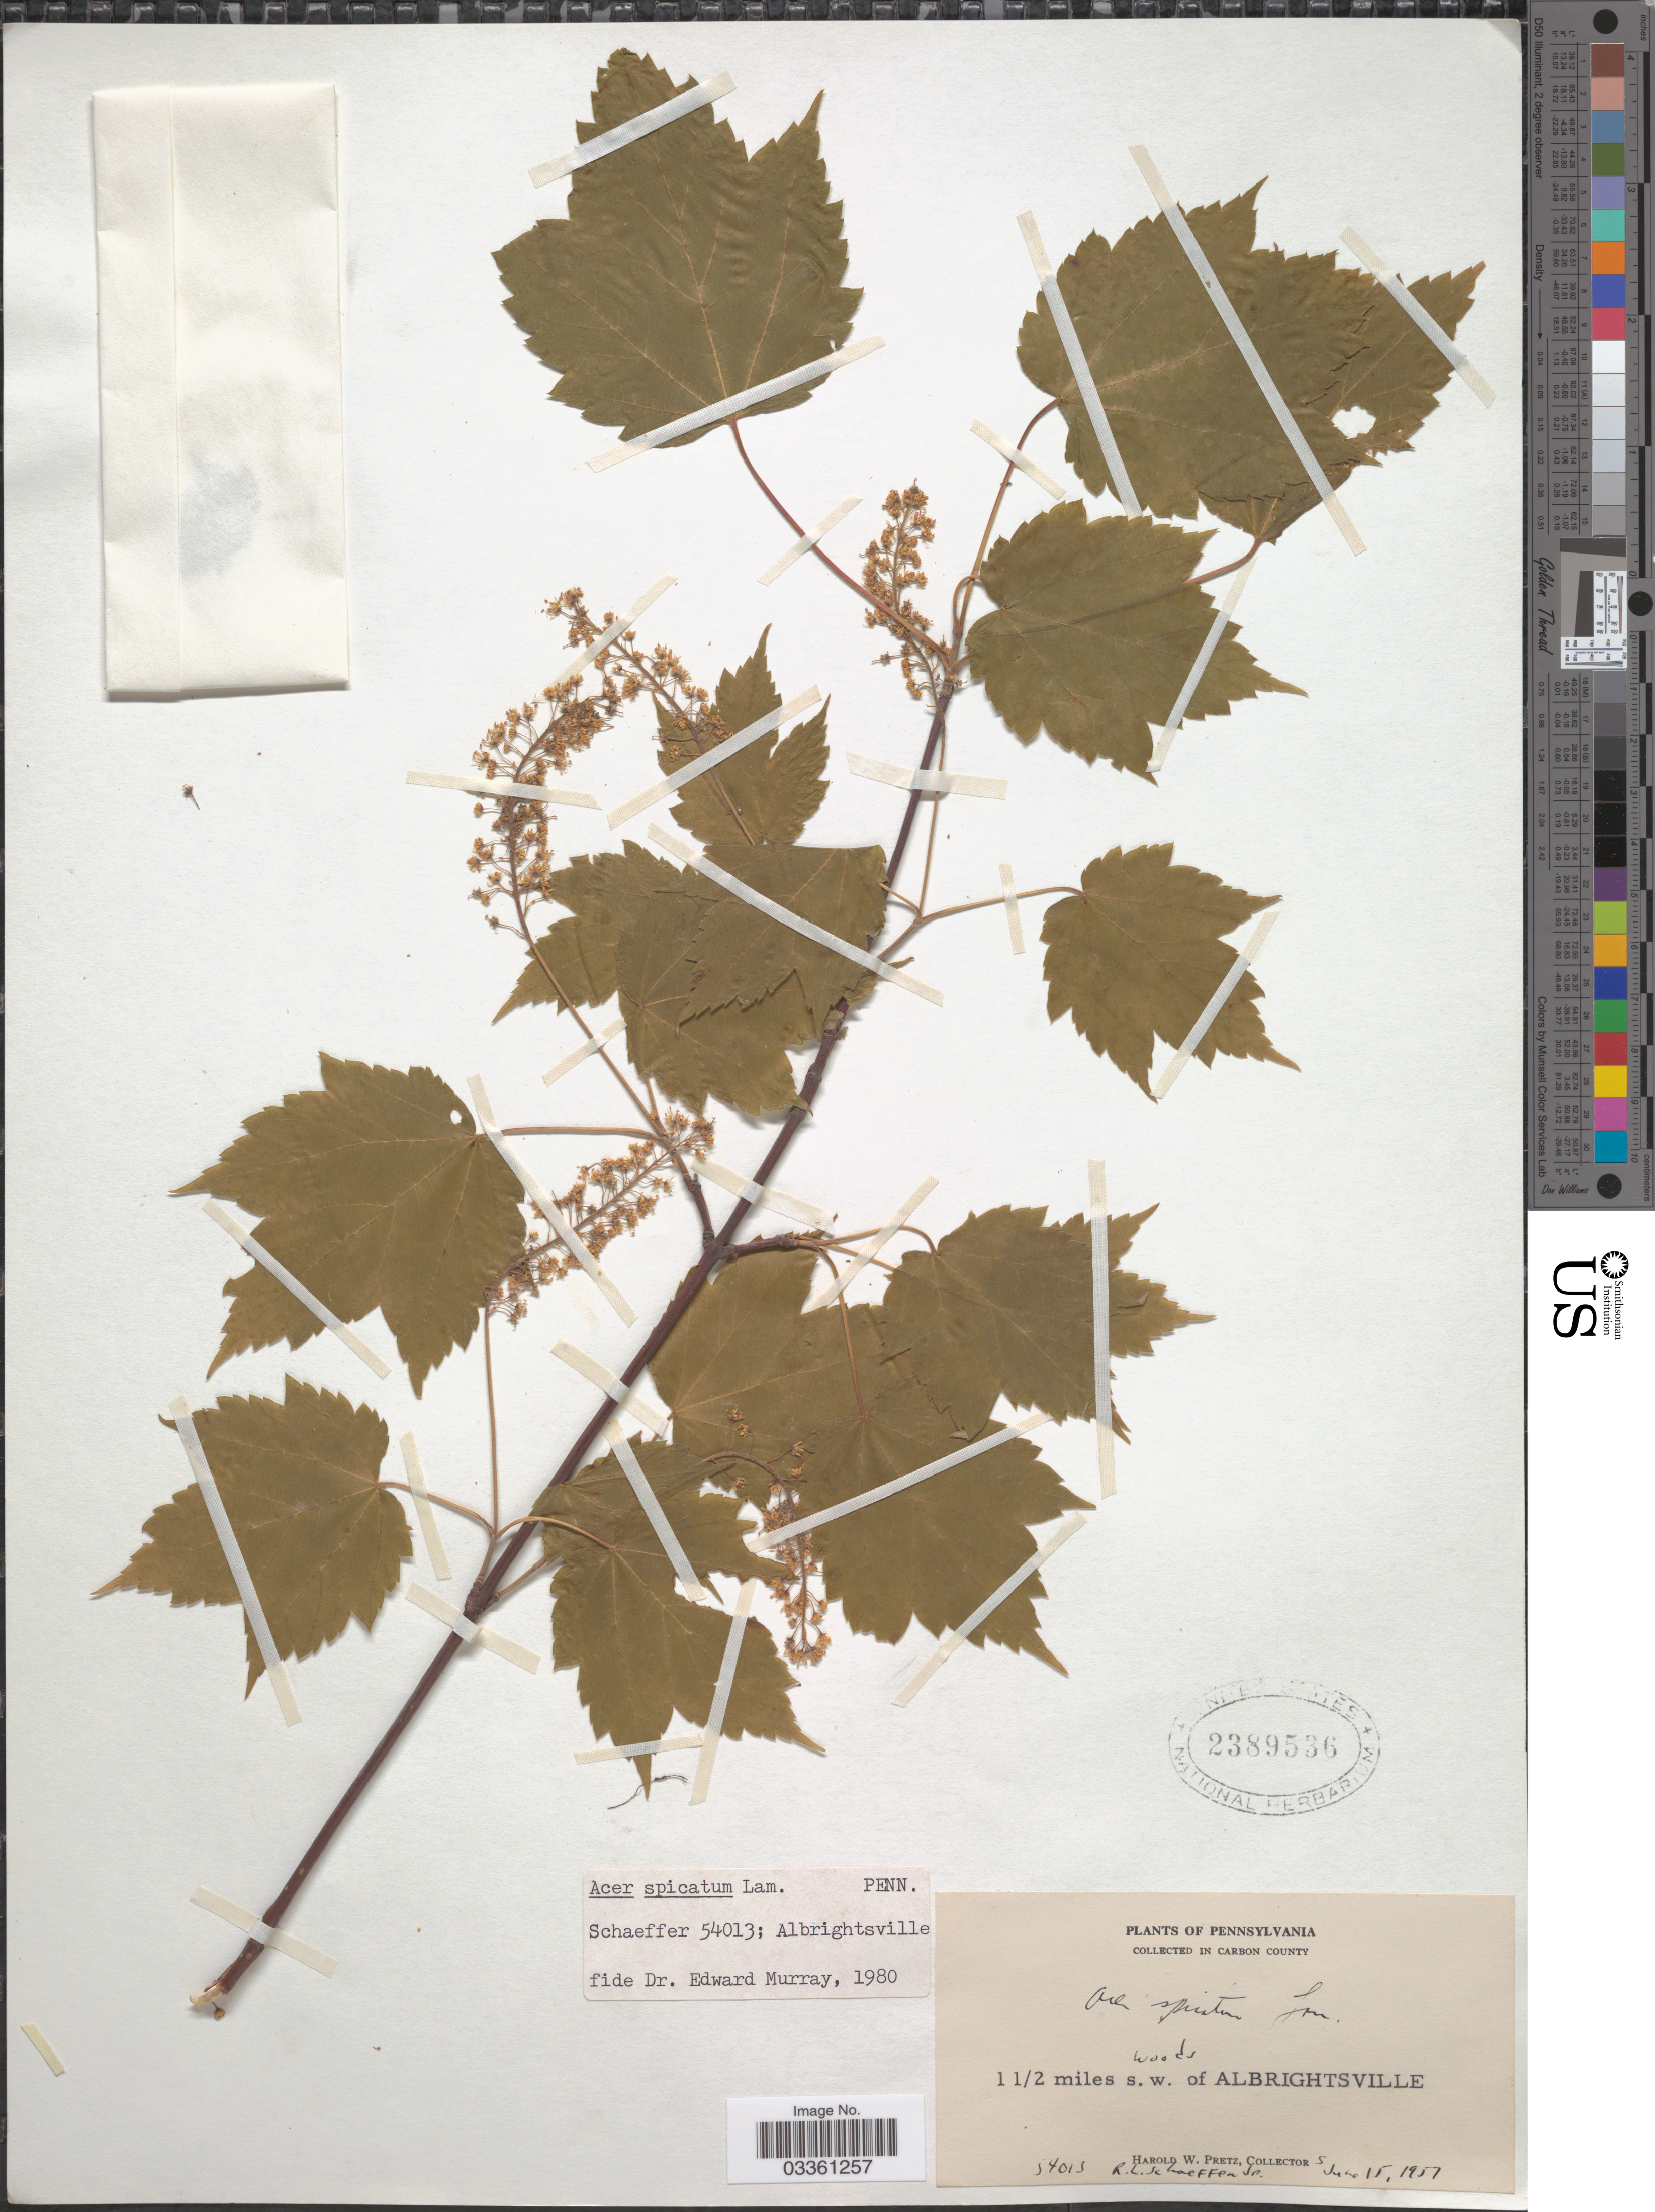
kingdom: Plantae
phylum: Tracheophyta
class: Magnoliopsida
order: Sapindales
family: Sapindaceae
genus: Acer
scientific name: Acer spicatum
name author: Lam.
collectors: H. W. Pretz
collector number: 54013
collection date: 1957-06-15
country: United States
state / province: Pennsylvania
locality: In Carbon County. 1 1/2 miles s.w. of Albrightsville.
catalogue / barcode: US 2389536